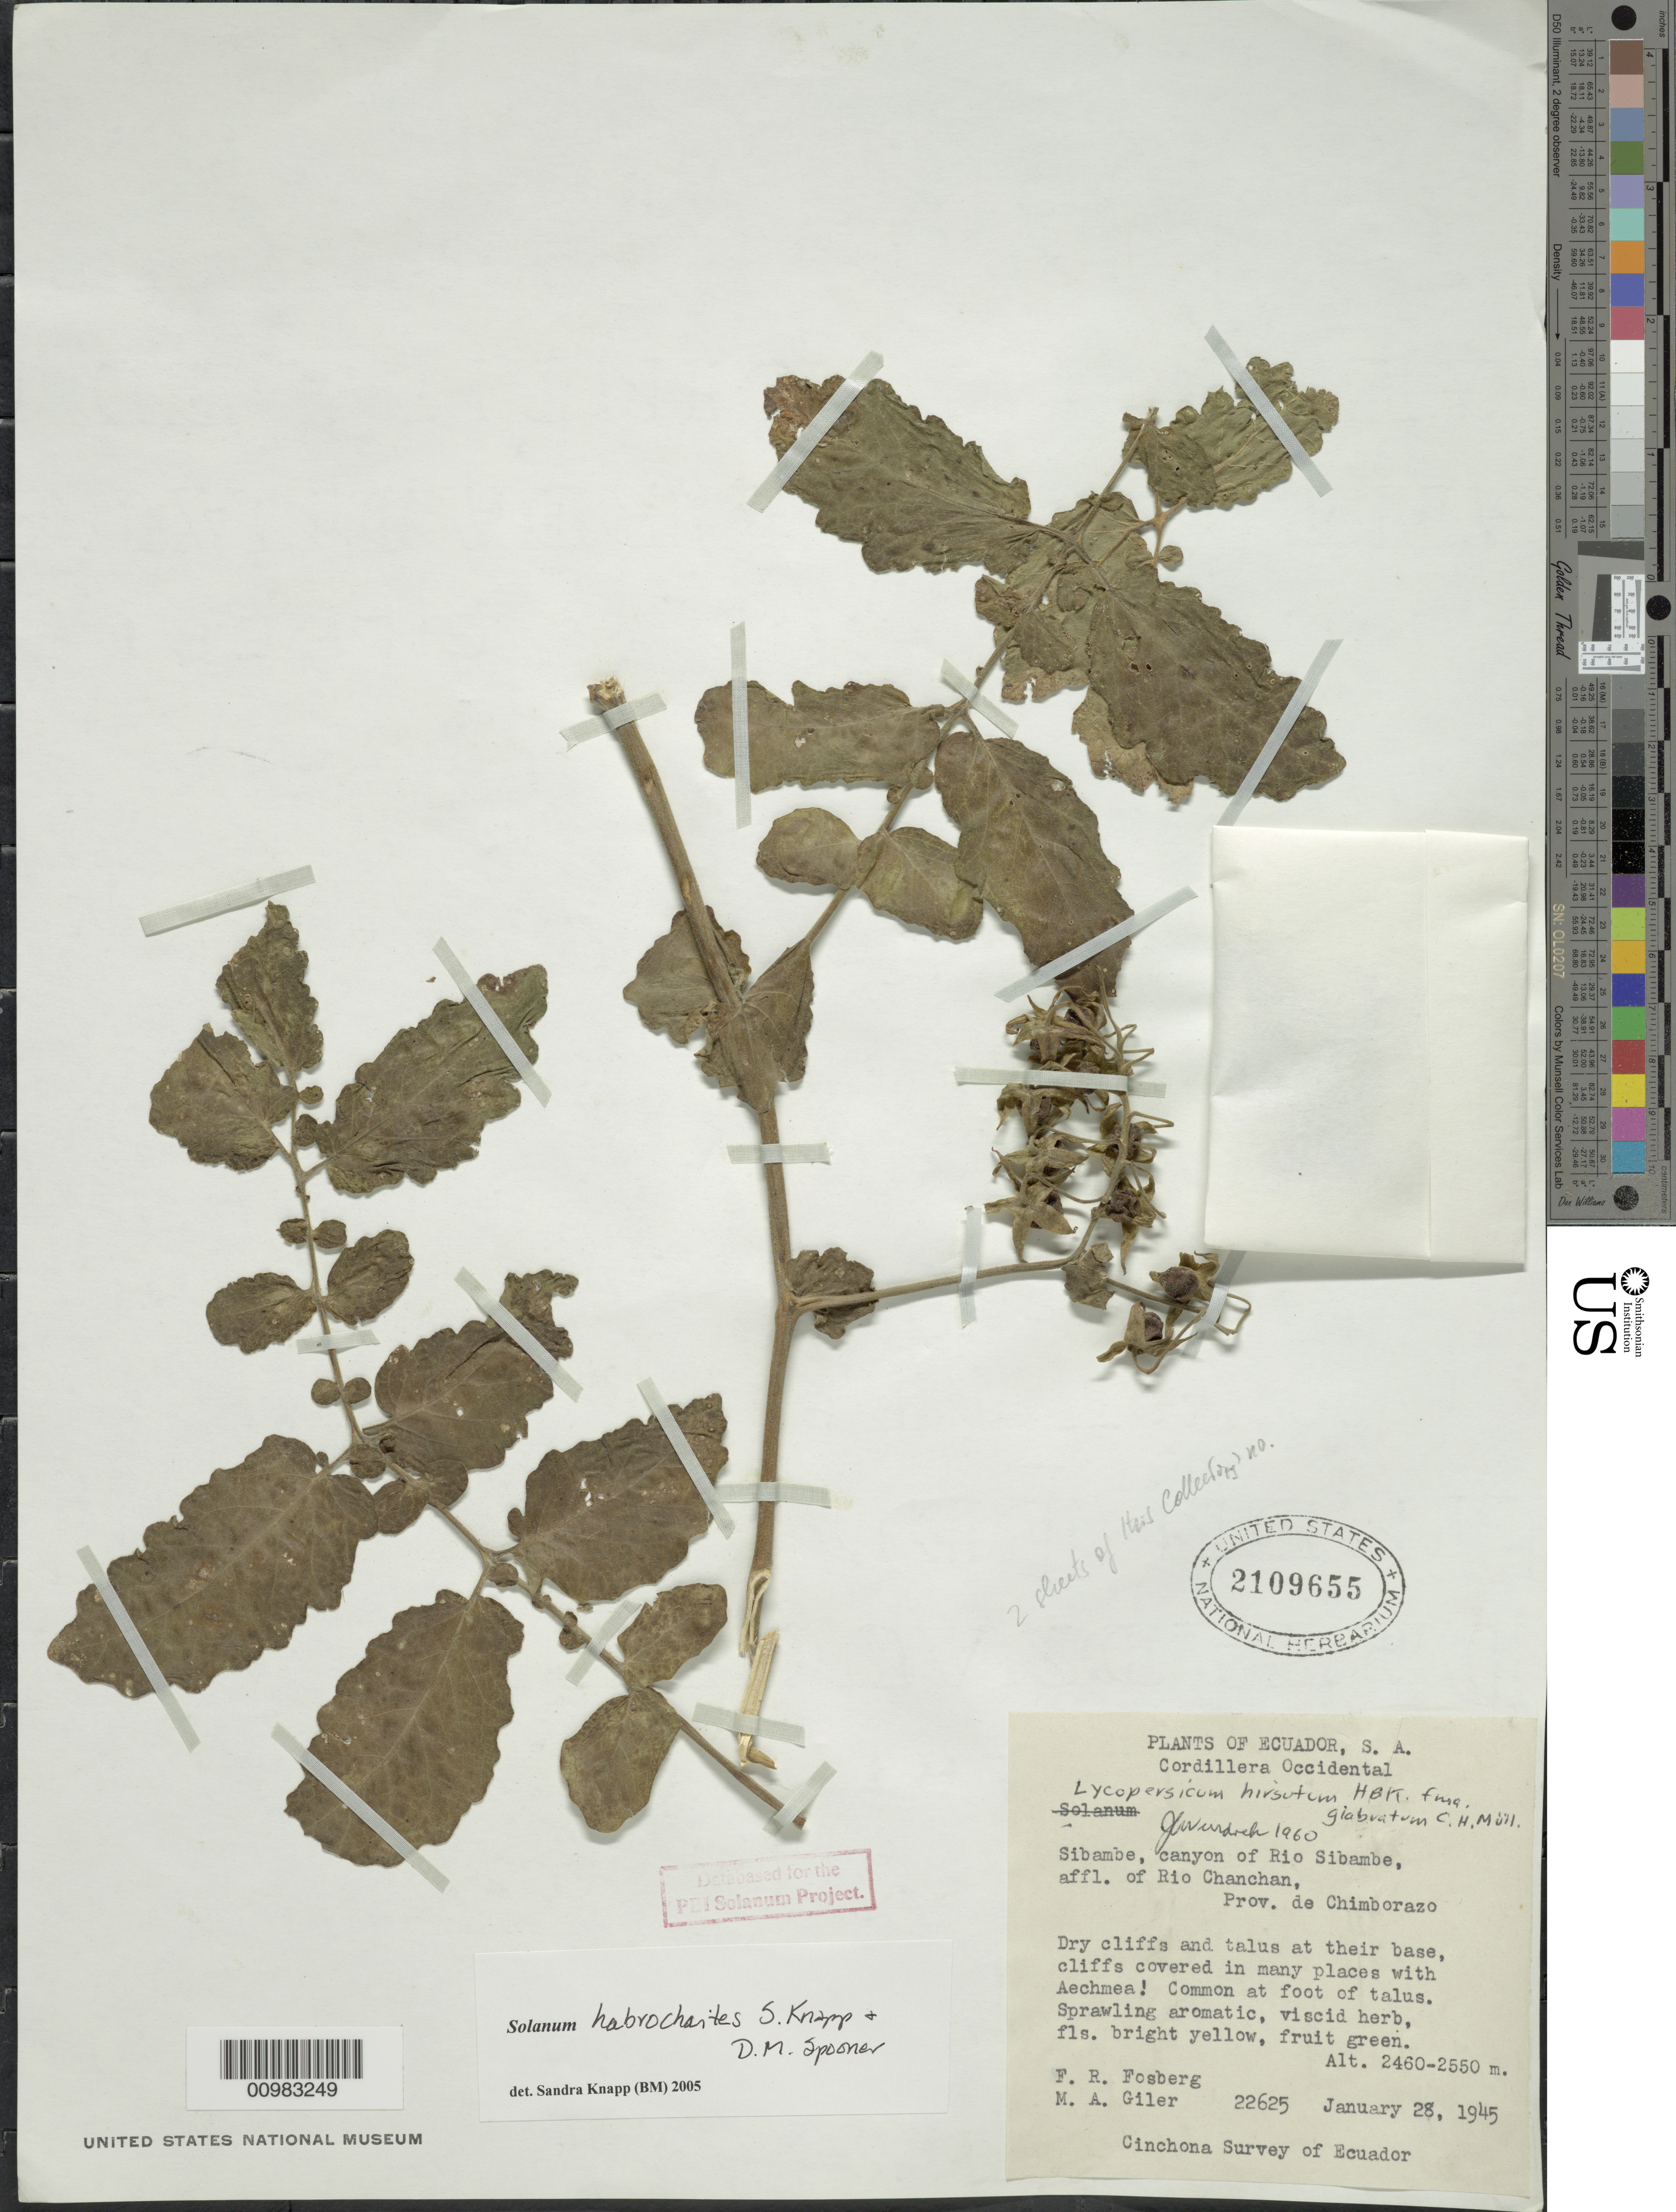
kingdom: Plantae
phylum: Tracheophyta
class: Magnoliopsida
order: Solanales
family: Solanaceae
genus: Solanum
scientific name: Solanum habrochaites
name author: S. Knapp & D.M. Spooner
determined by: Knapp, S. D.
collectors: F. R. Fosberg & M. Giler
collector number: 22625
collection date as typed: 28 Jan 1945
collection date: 1945-01-28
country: Ecuador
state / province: Chimborazo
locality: canyon of Río Sibambe, affluent of Río Chanchan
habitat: dry cliffs and talus at their base, cliffs covered in many places with Aechmea! common at foot of talus;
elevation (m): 2460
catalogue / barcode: US 2109655